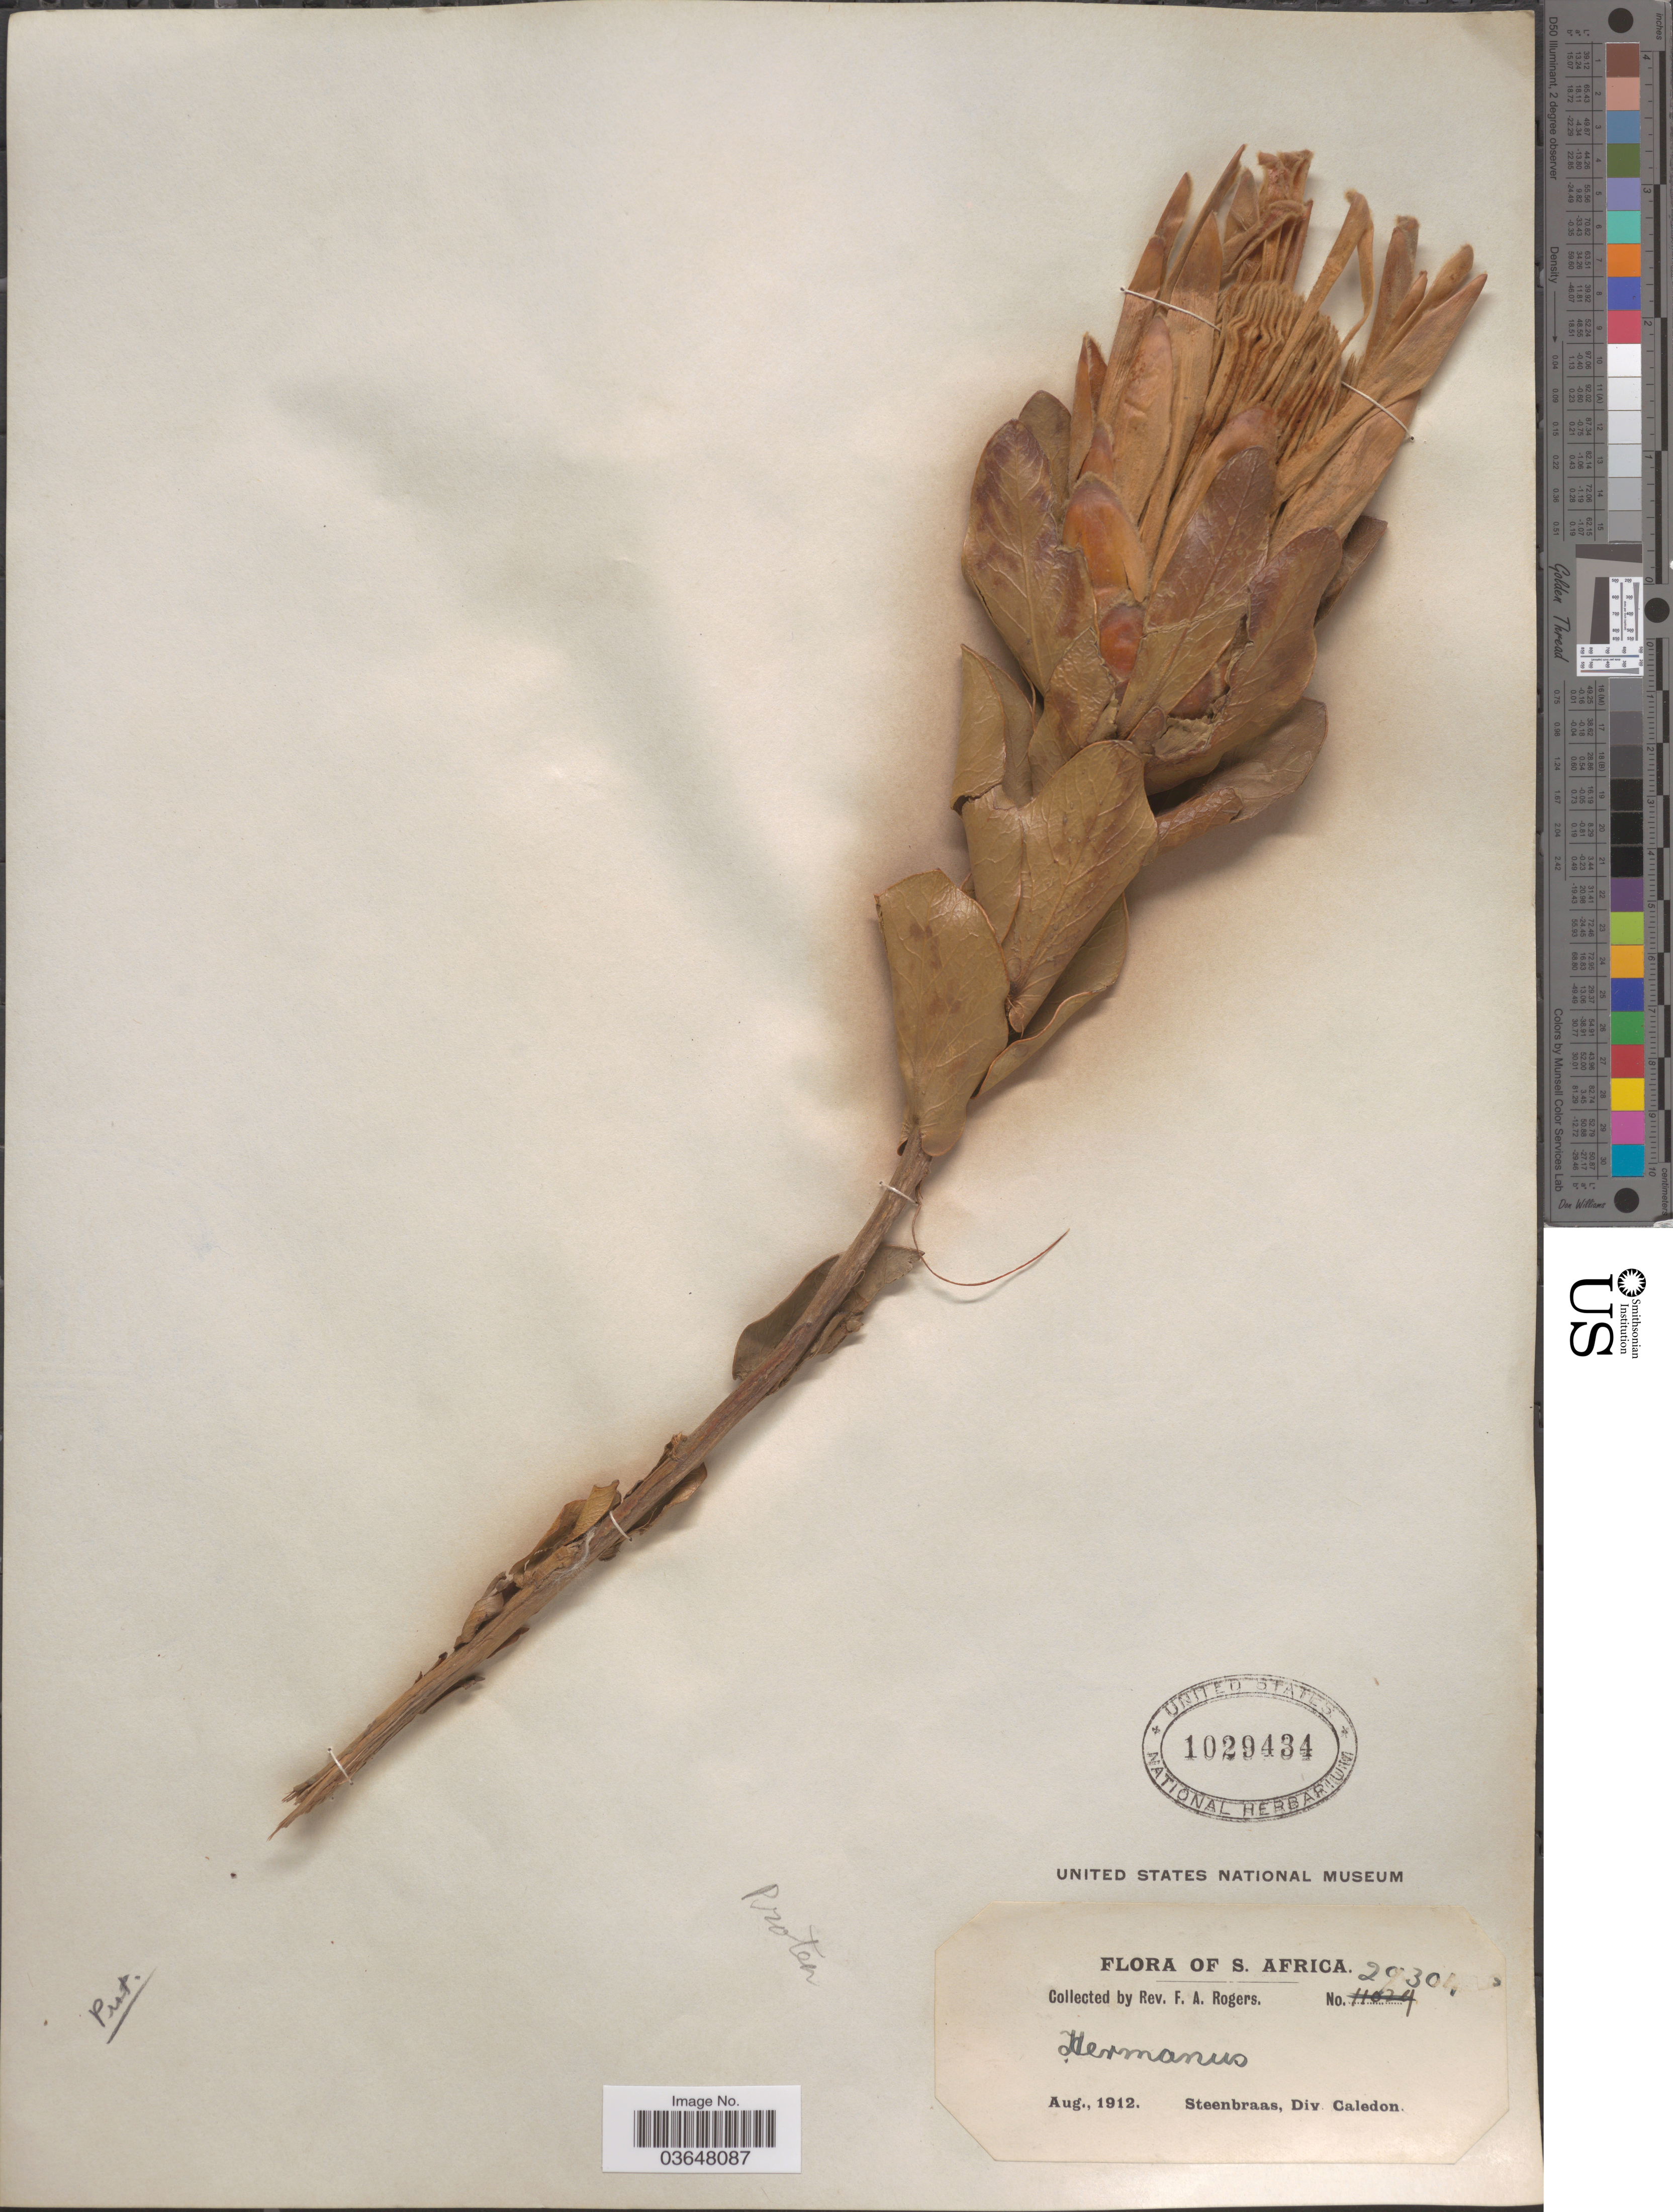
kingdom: Plantae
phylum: Tracheophyta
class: Magnoliopsida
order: Proteales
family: Proteaceae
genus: Protea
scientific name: Protea sp.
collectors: F. A. Rogers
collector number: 29304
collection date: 1912-08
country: South Africa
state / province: Western Cape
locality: S. Africa. Steenbraas, Div. Caledon.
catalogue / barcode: US 1029434